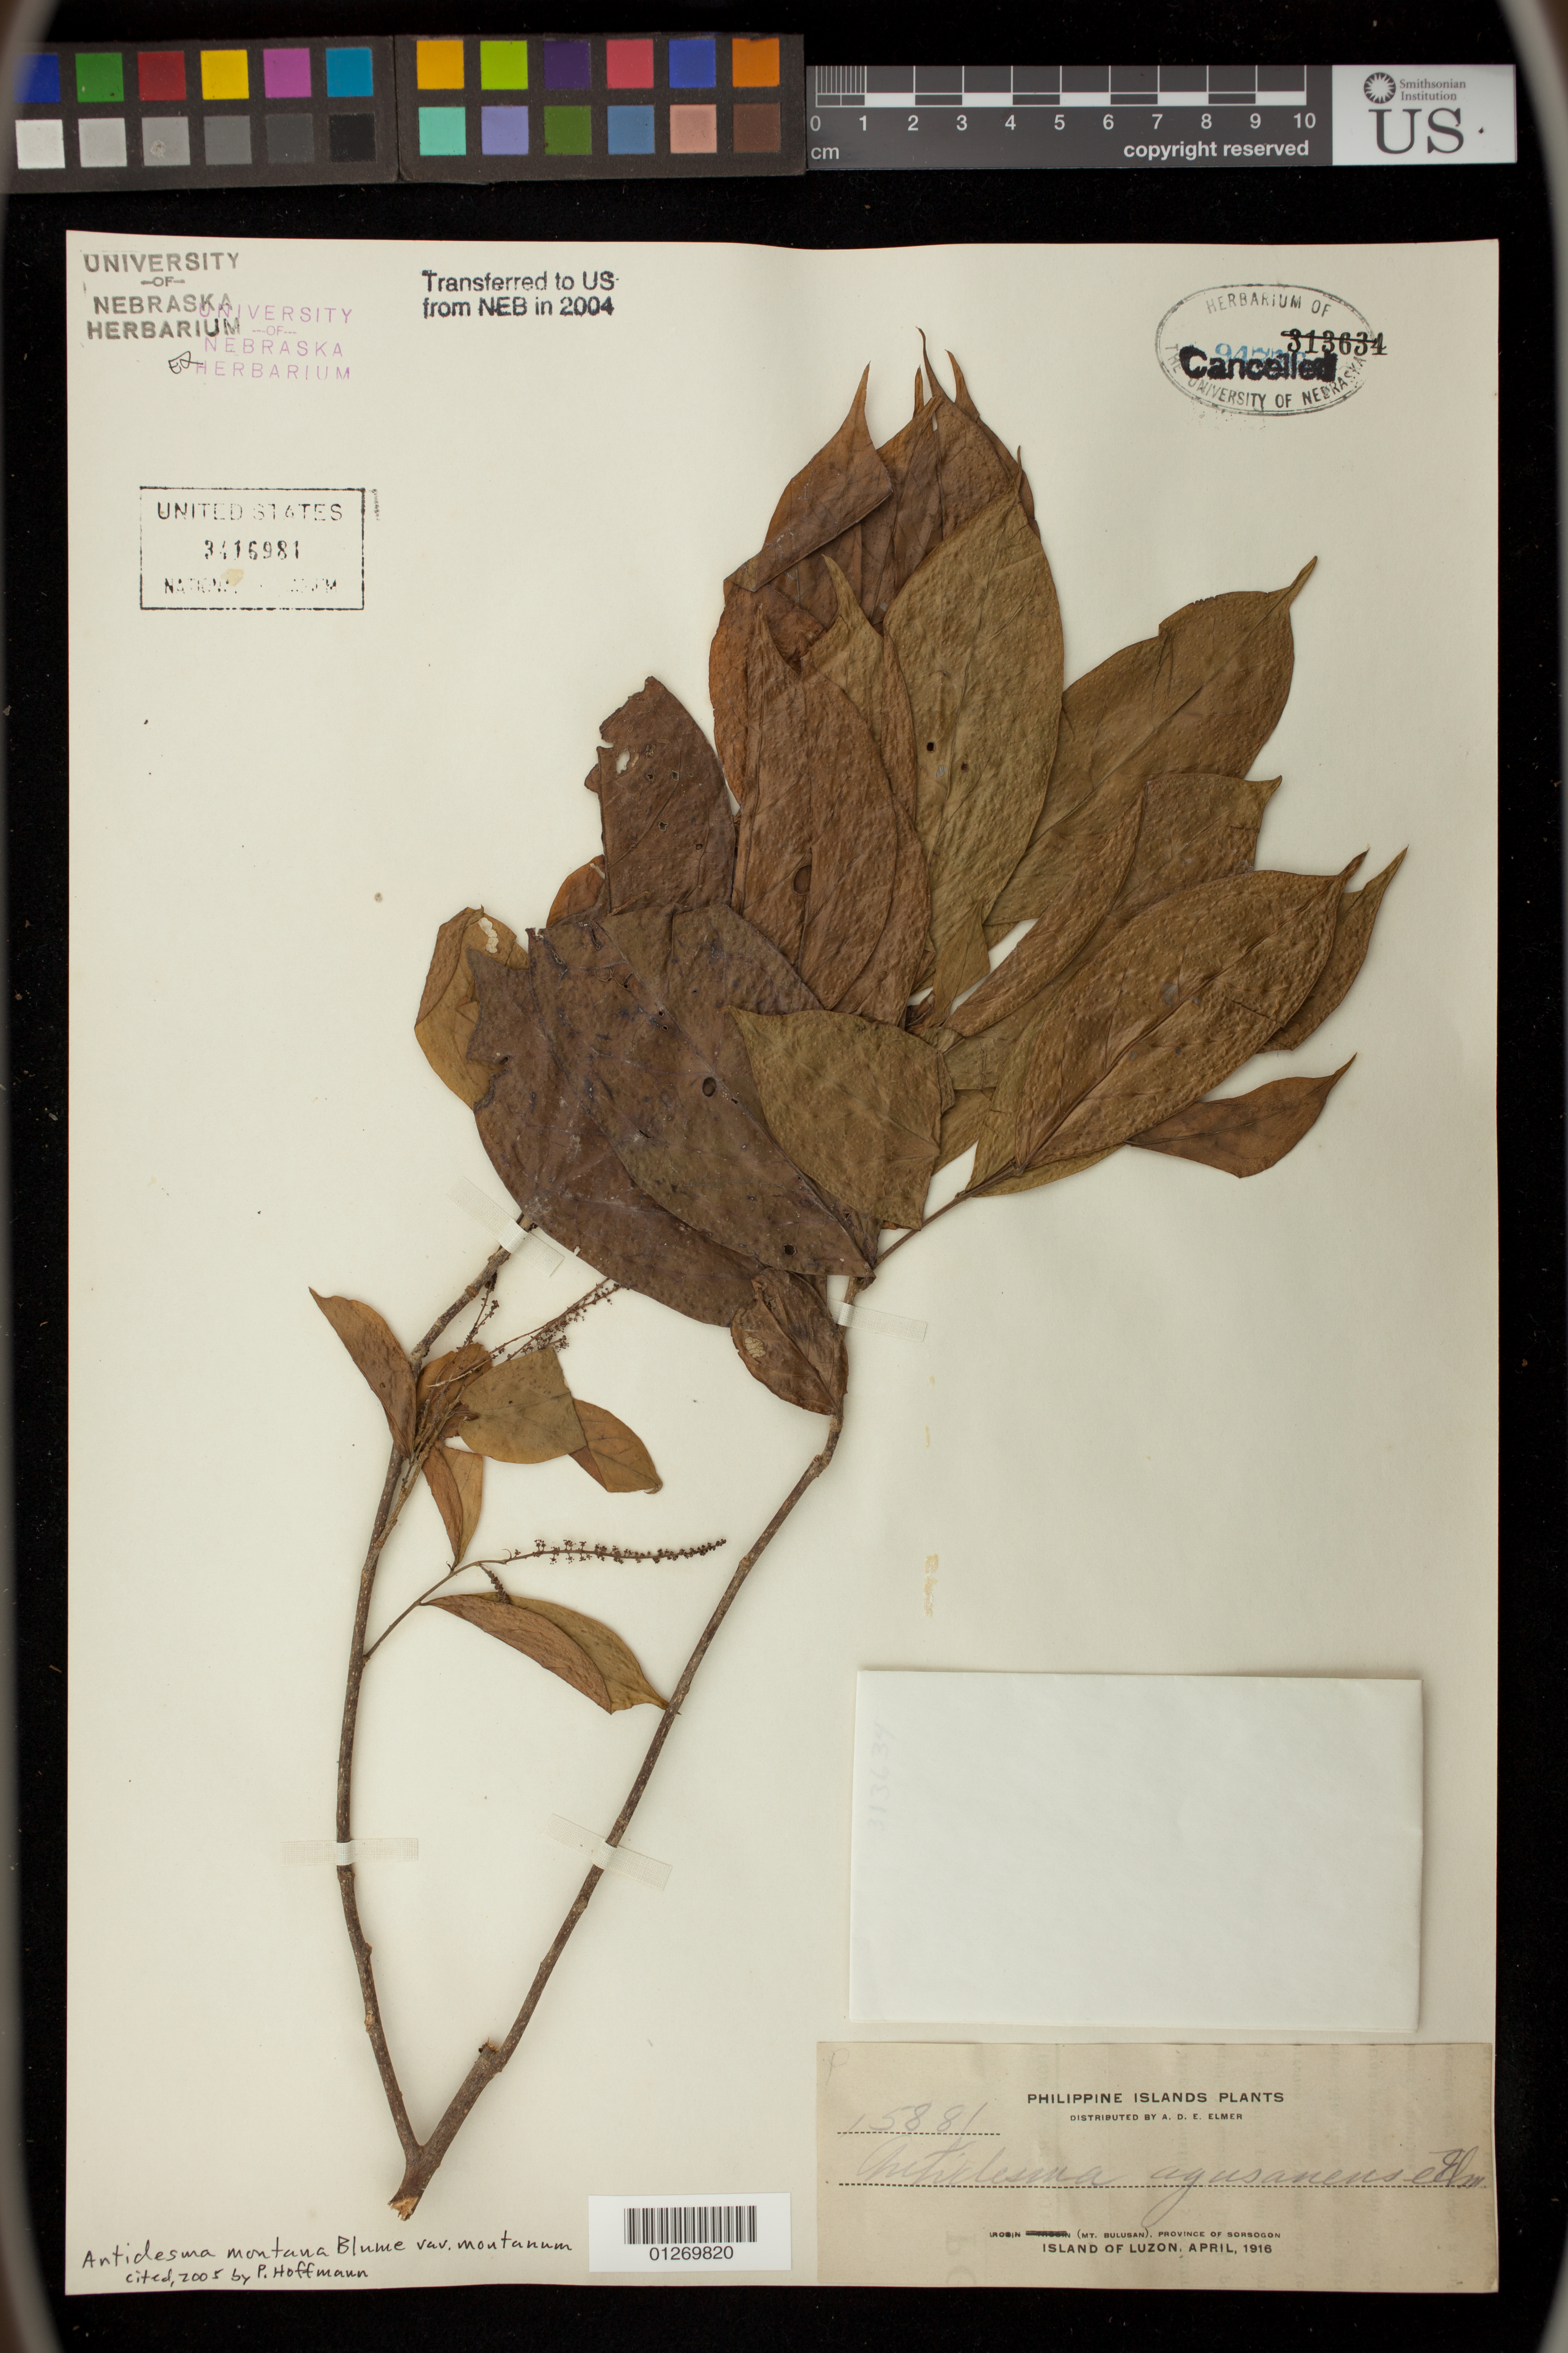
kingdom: Plantae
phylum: Tracheophyta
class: Magnoliopsida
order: Malpighiales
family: Phyllanthaceae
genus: Antidesma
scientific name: Antidesma montanum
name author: Blume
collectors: A. D. E. Elmer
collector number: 15881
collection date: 1916-04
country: Philippines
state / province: Bicol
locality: Irosin (Mt. Bulusan), Province of Sorsogon, Island of Luzon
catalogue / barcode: US 3416981